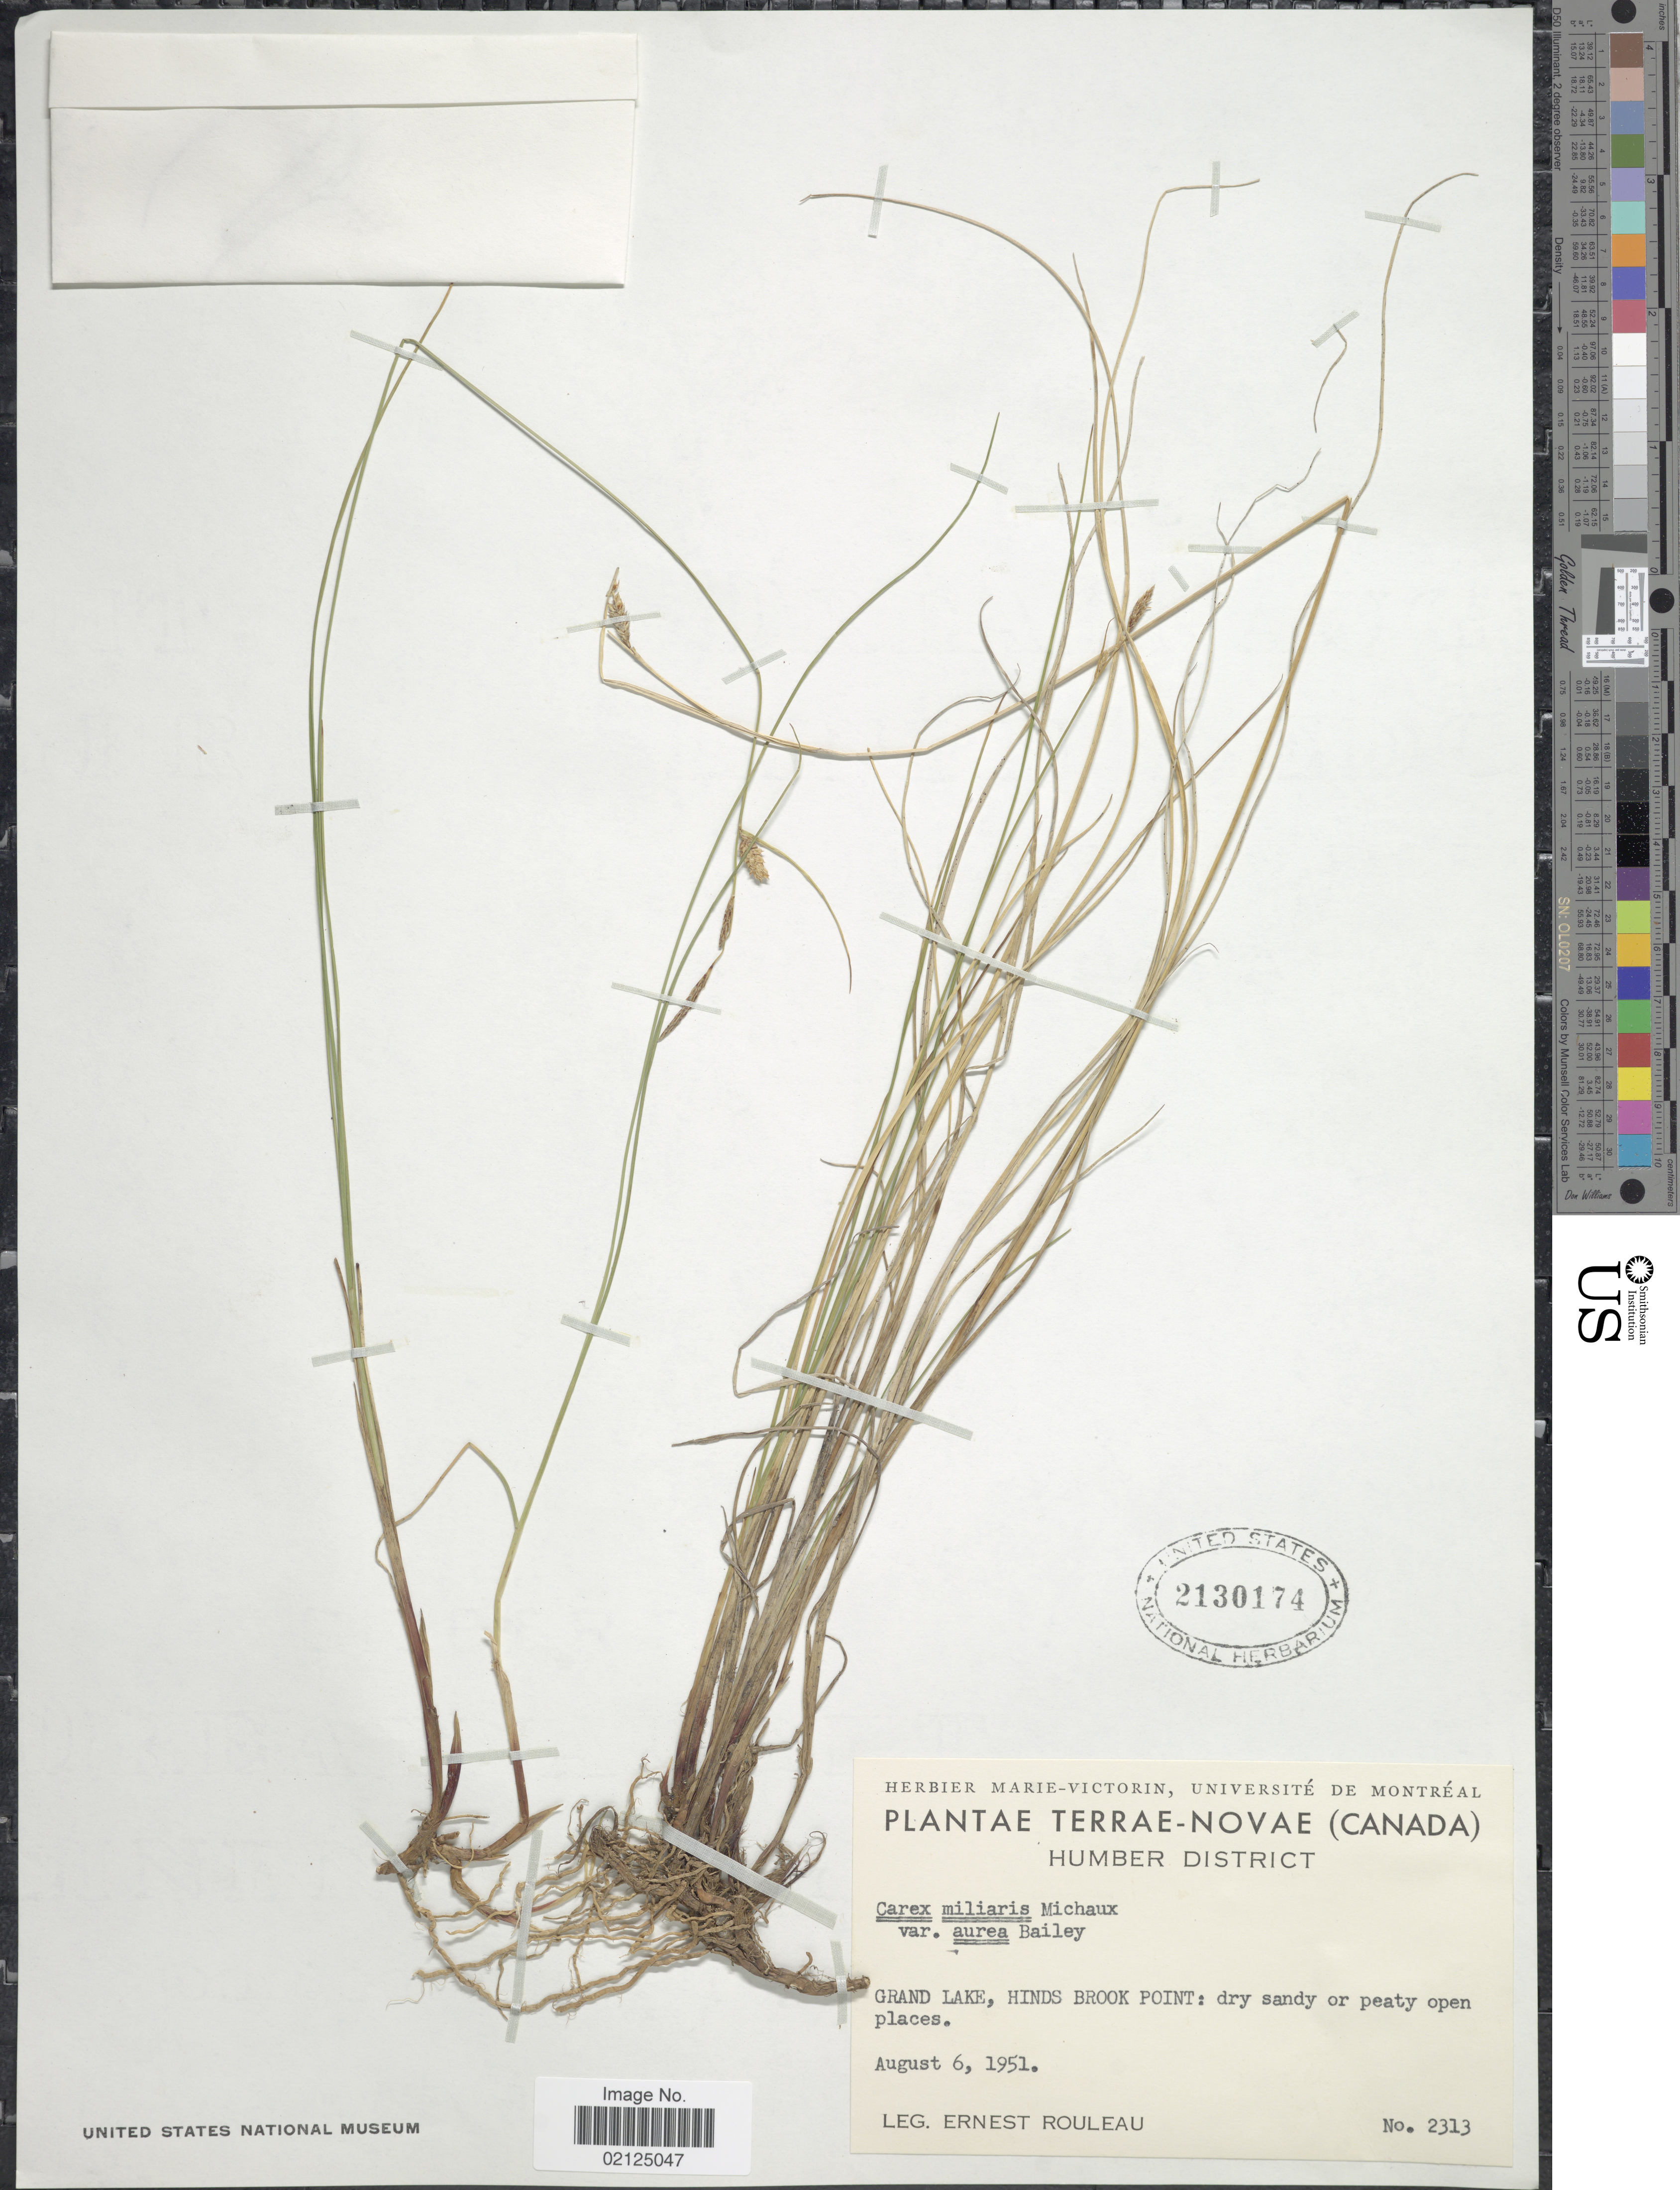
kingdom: Plantae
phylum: Tracheophyta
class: Liliopsida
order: Poales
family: Cyperaceae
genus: Carex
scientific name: Carex miliaris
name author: Michx.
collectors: J. Rouleau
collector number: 2313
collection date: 1951-08-06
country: Canada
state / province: Newfoundland and Labrador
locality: Terrae-novae Humber District, Grand Lake, Hinds Brook Point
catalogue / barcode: US 2130174